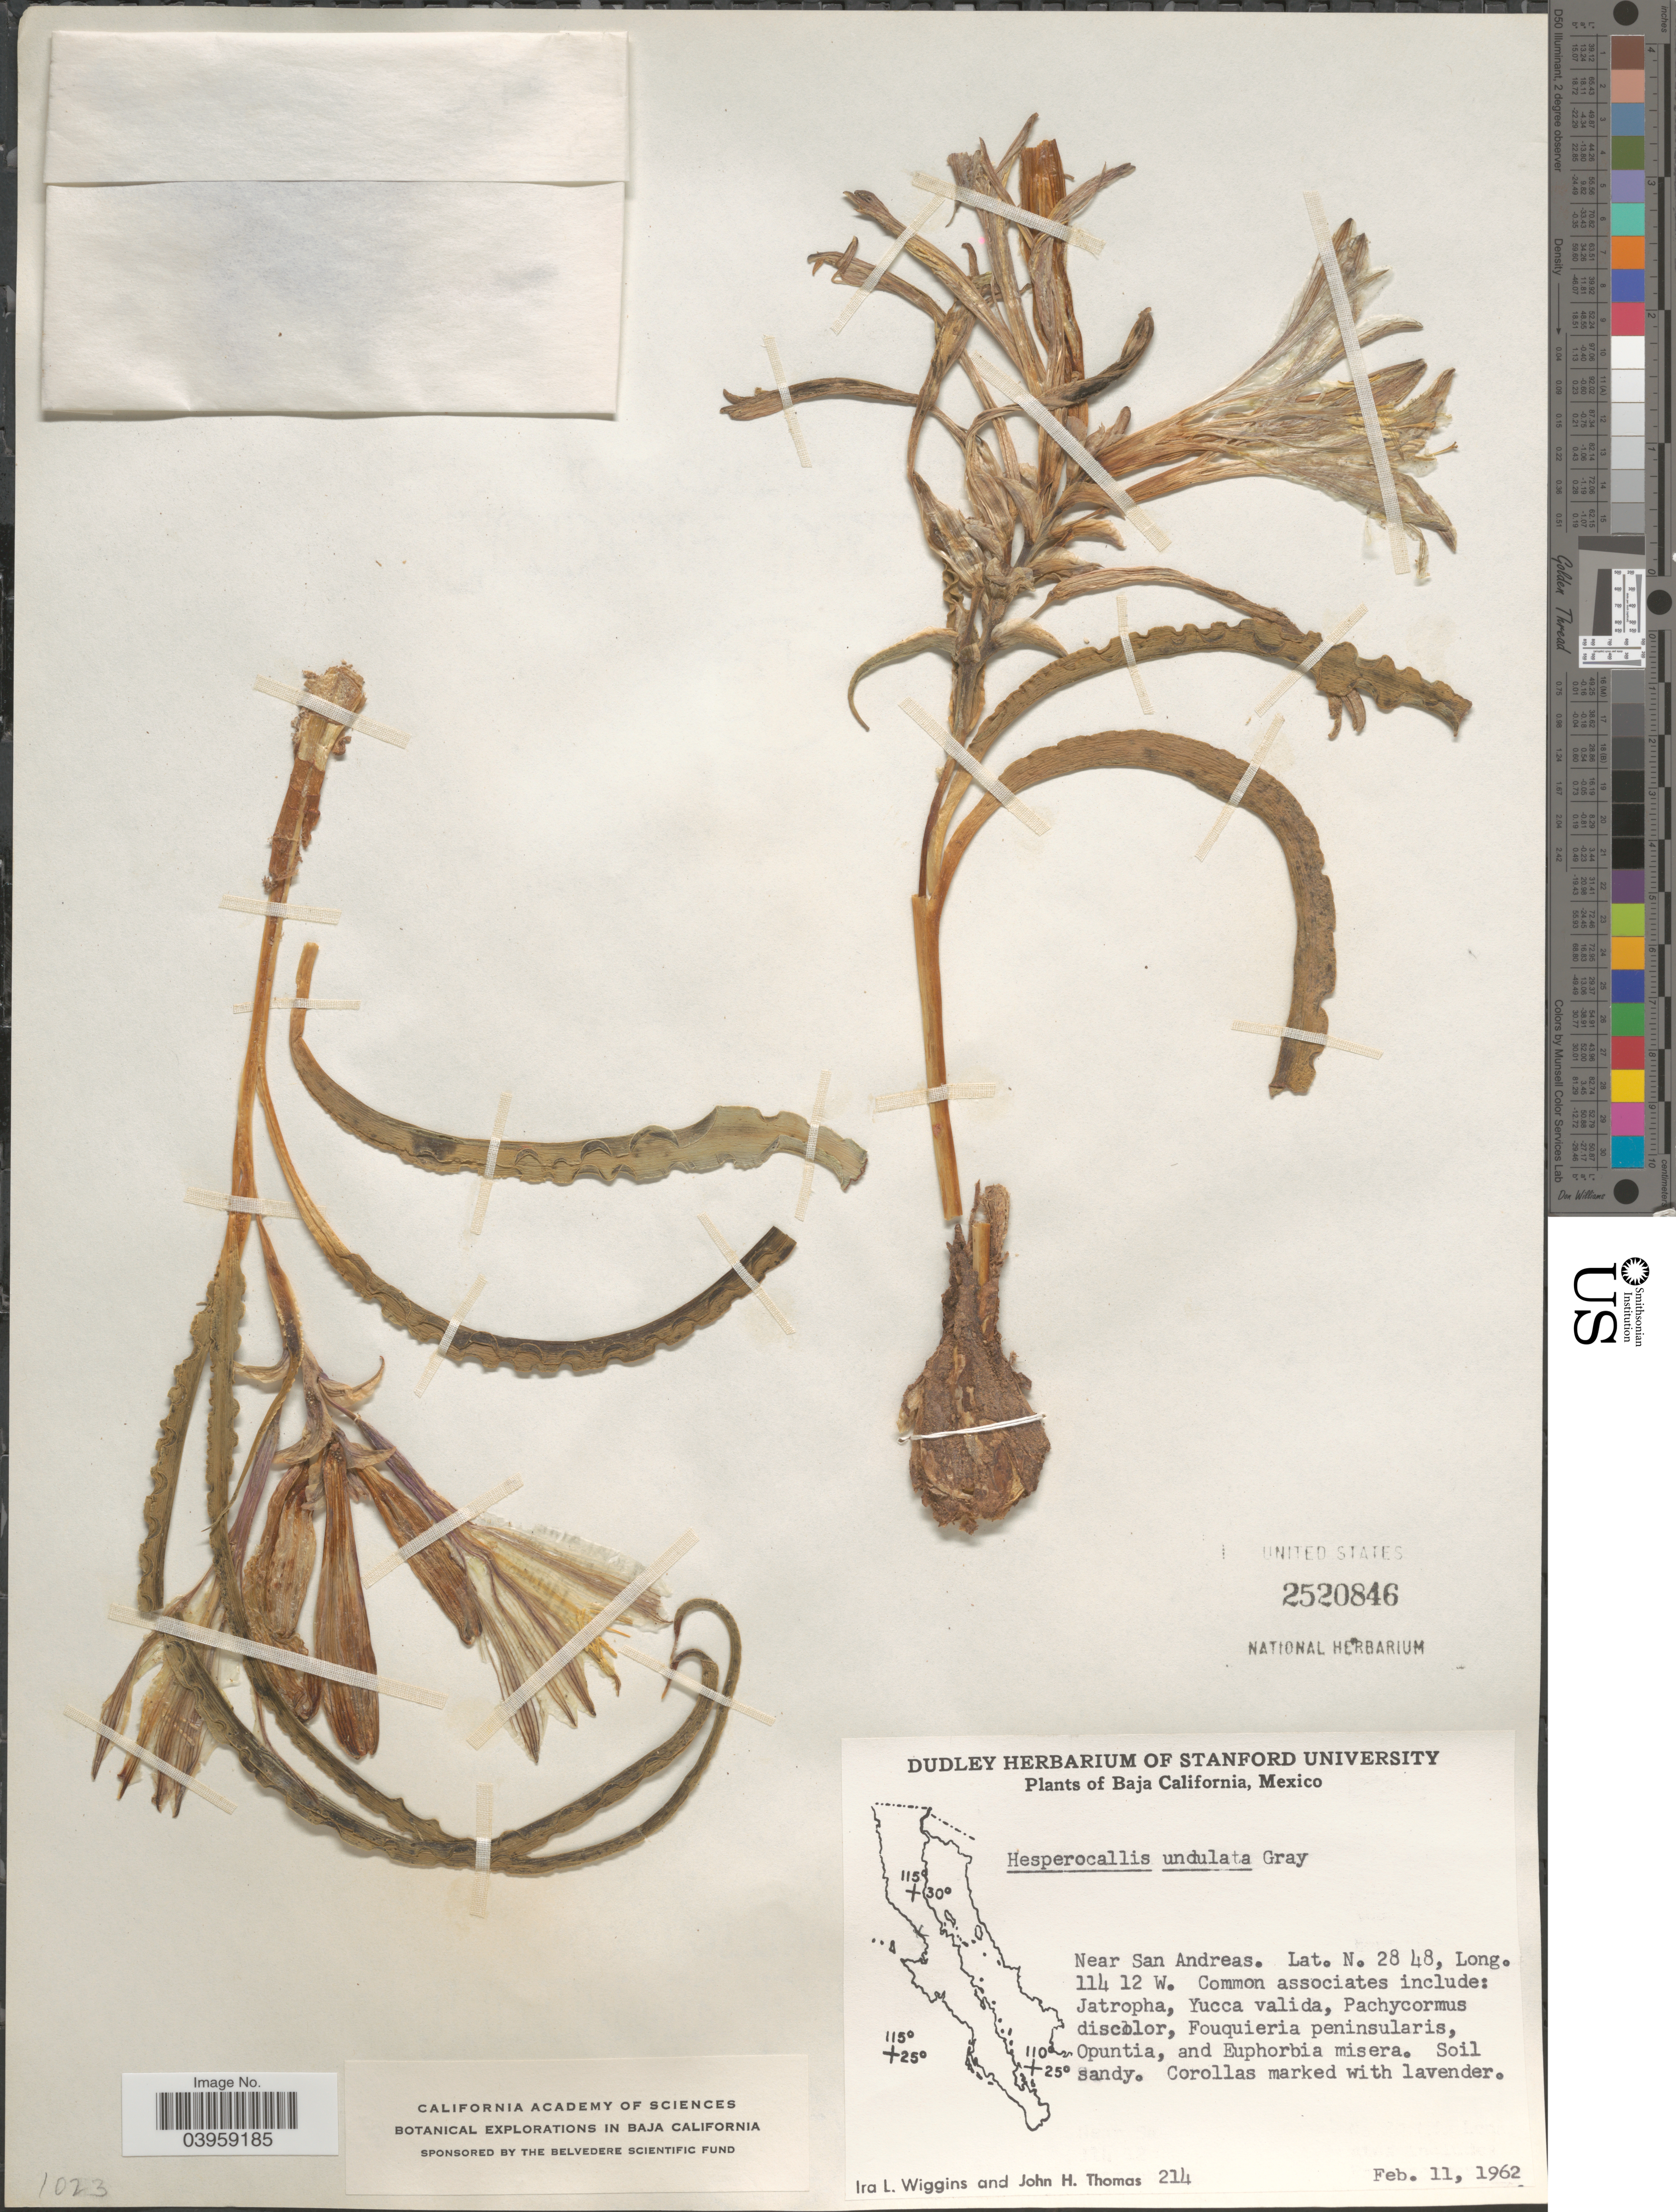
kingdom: Plantae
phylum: Tracheophyta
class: Liliopsida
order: Asparagales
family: Asparagaceae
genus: Hesperocallis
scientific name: Hesperocallis undulata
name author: A. Gray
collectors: I. L. Wiggins & J. H. Thomas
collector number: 214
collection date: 1962-02-11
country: Mexico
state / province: Baja California Sur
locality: Near San Andreas.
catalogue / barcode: US 2520846